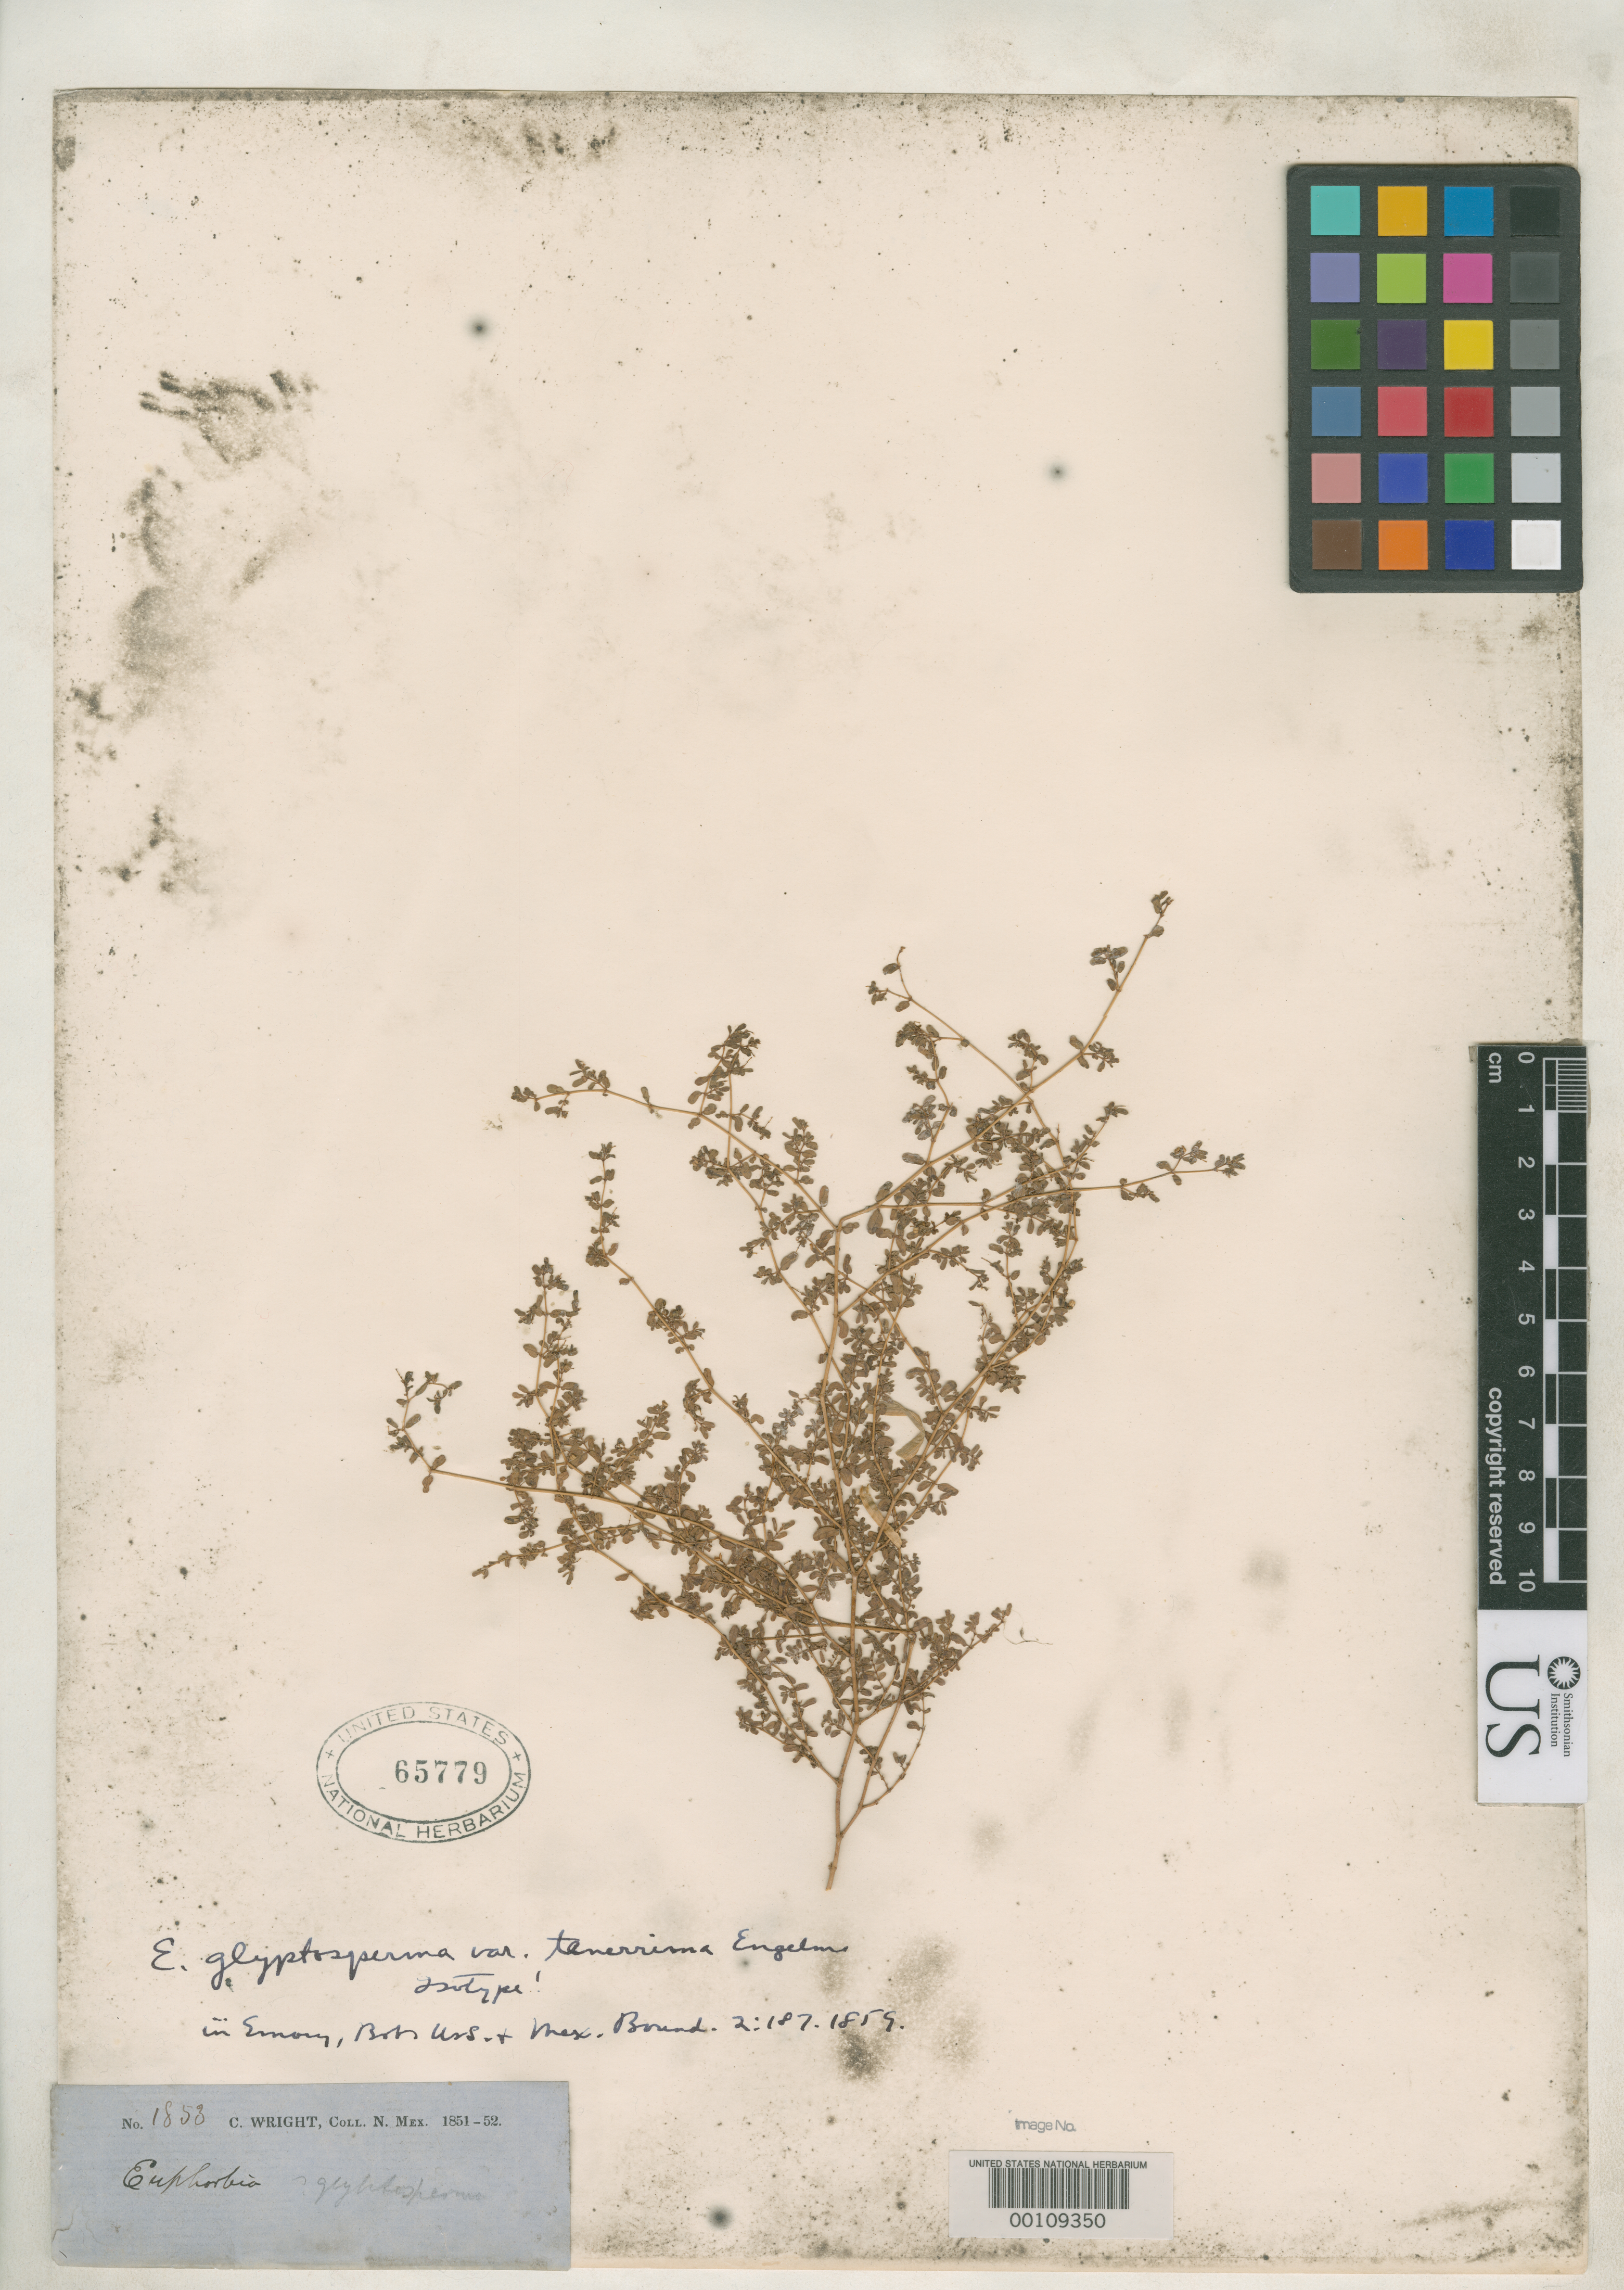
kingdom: Plantae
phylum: Tracheophyta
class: Magnoliopsida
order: Malpighiales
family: Euphorbiaceae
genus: Euphorbia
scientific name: Euphorbia glyptosperma var. tenerrima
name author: Engelm. in Emory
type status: Isosyntype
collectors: C. Wright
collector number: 1853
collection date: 1851/1852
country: United States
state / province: New Mexico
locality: "N. Mex." [=northern Mexico or New Mexico? either way possibly referring to present-day Arizona or Texas]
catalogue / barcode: US 65779